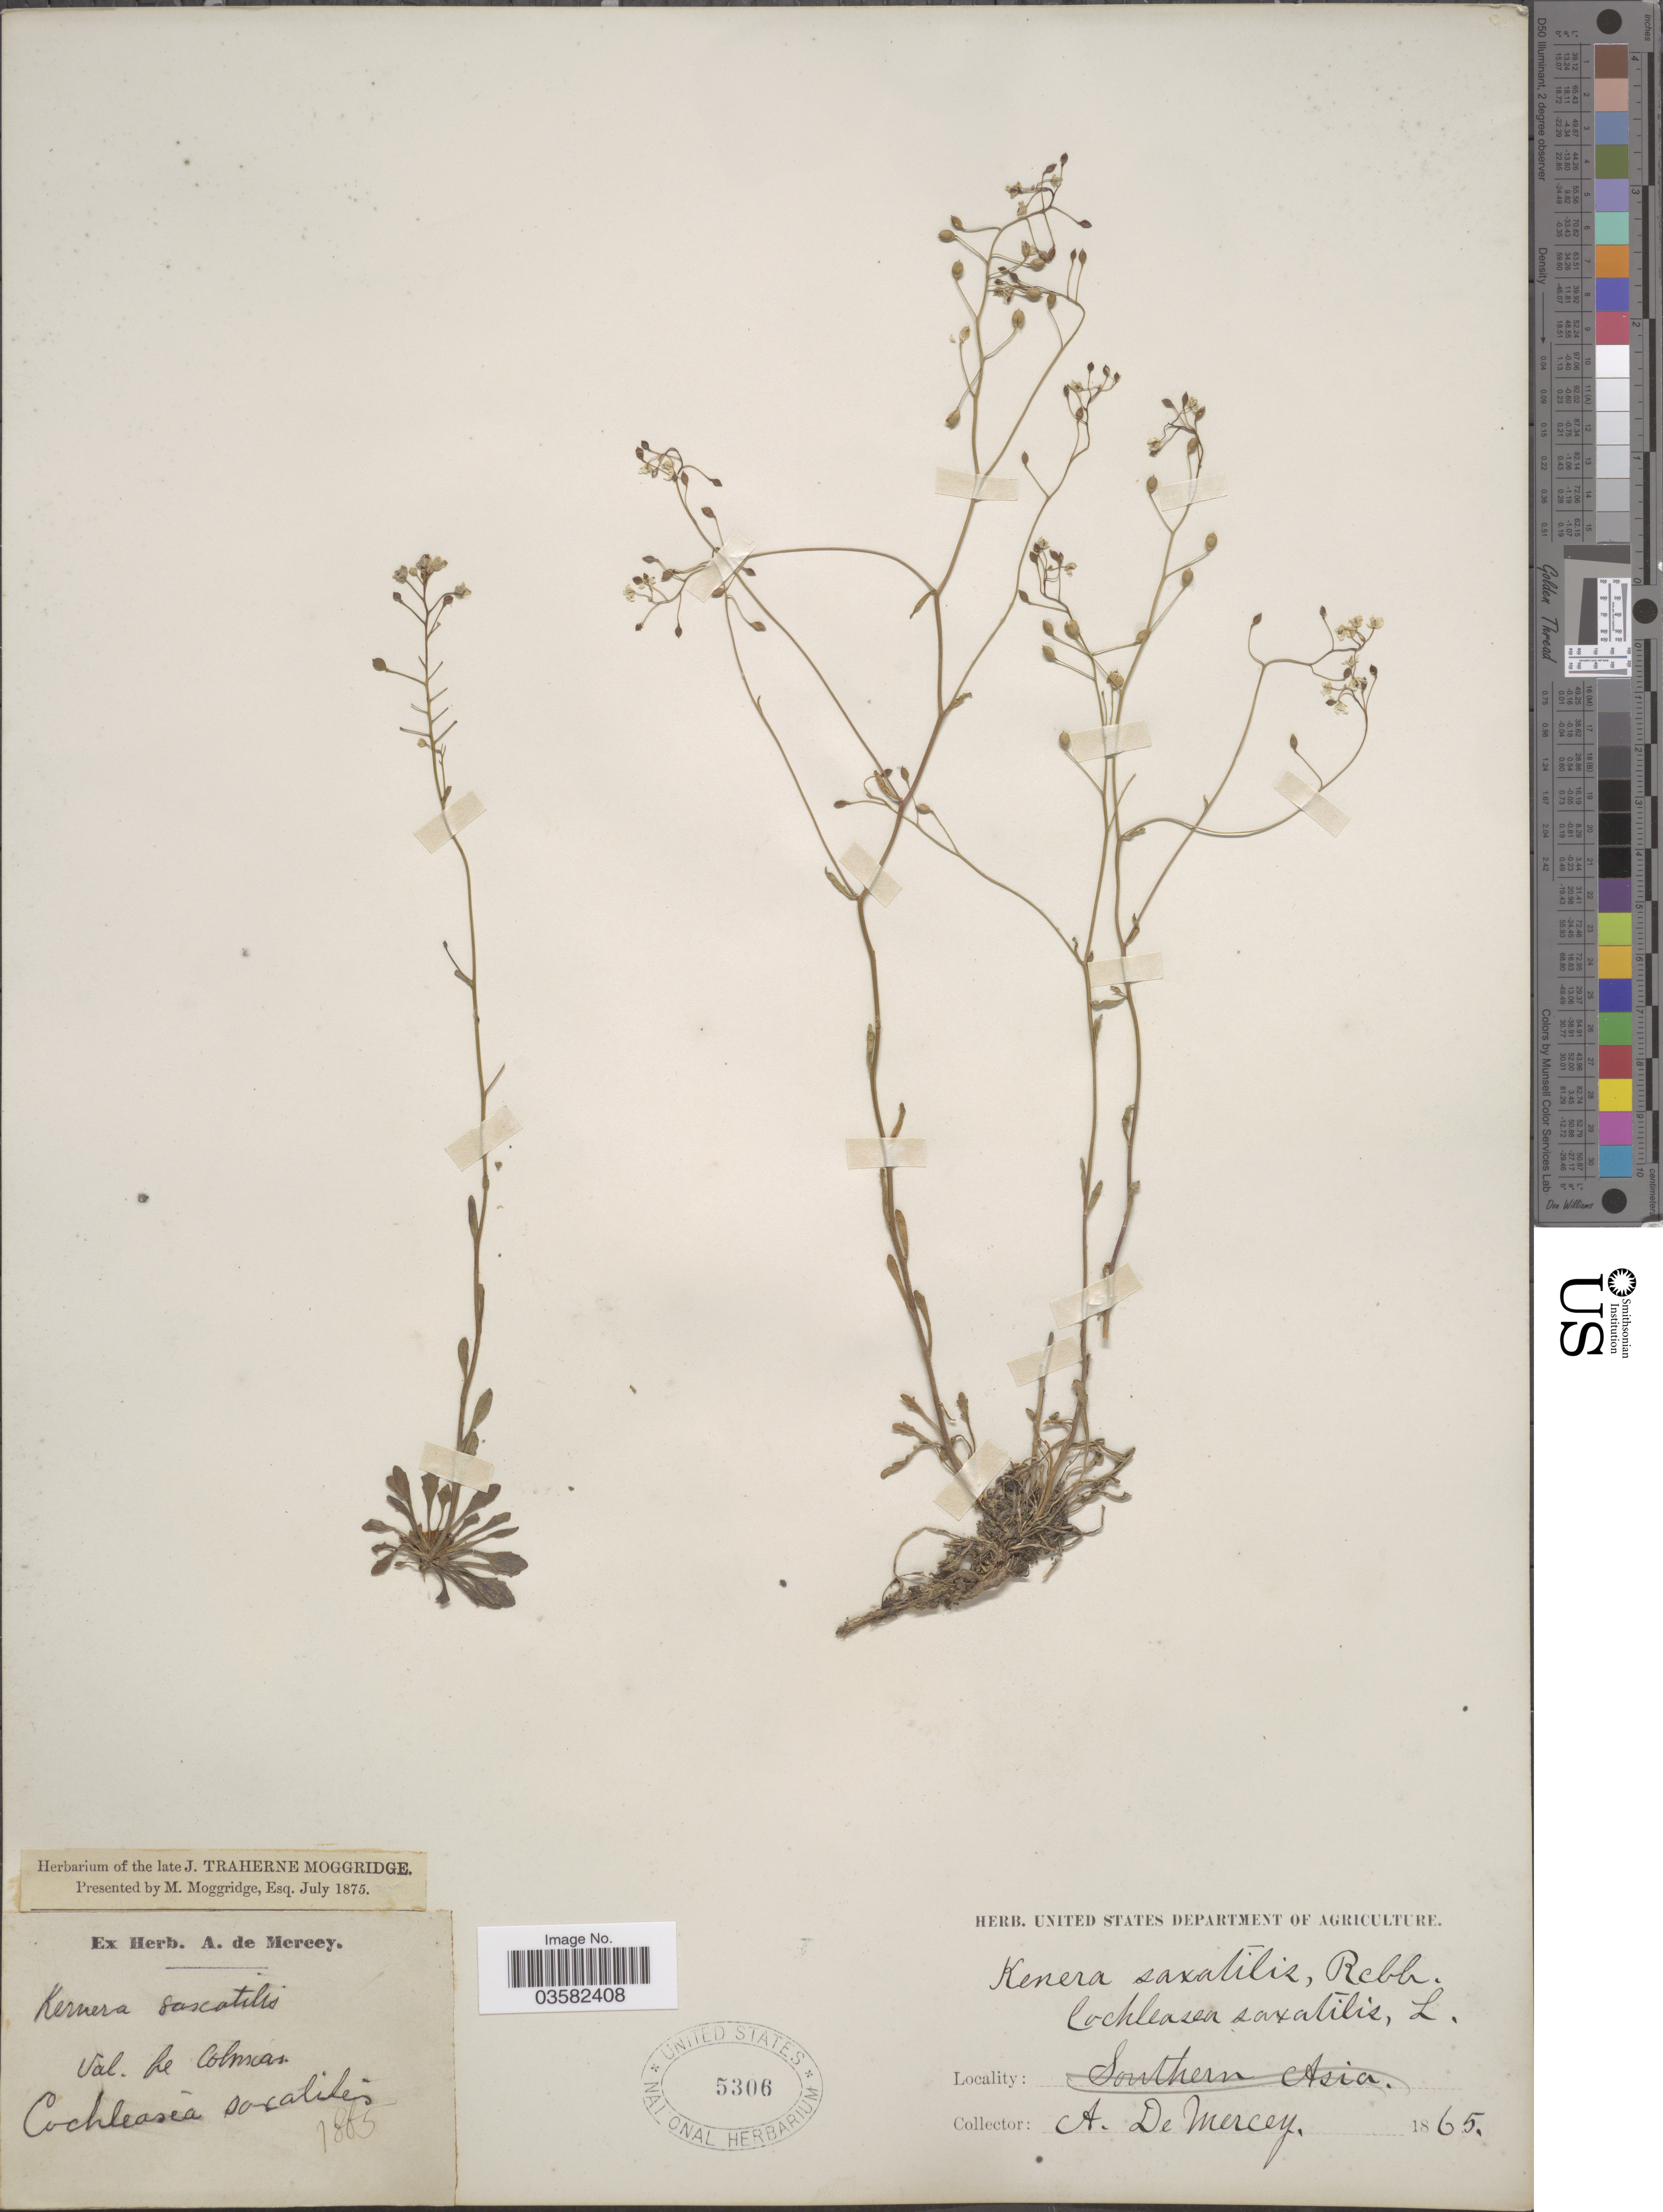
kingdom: Plantae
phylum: Tracheophyta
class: Magnoliopsida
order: Brassicales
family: Brassicaceae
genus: Kernera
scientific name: Kernera saxatilis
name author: (L.) Rchb.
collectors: A. De Mercey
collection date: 1865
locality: Val. de Colmas.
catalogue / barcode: US 5306